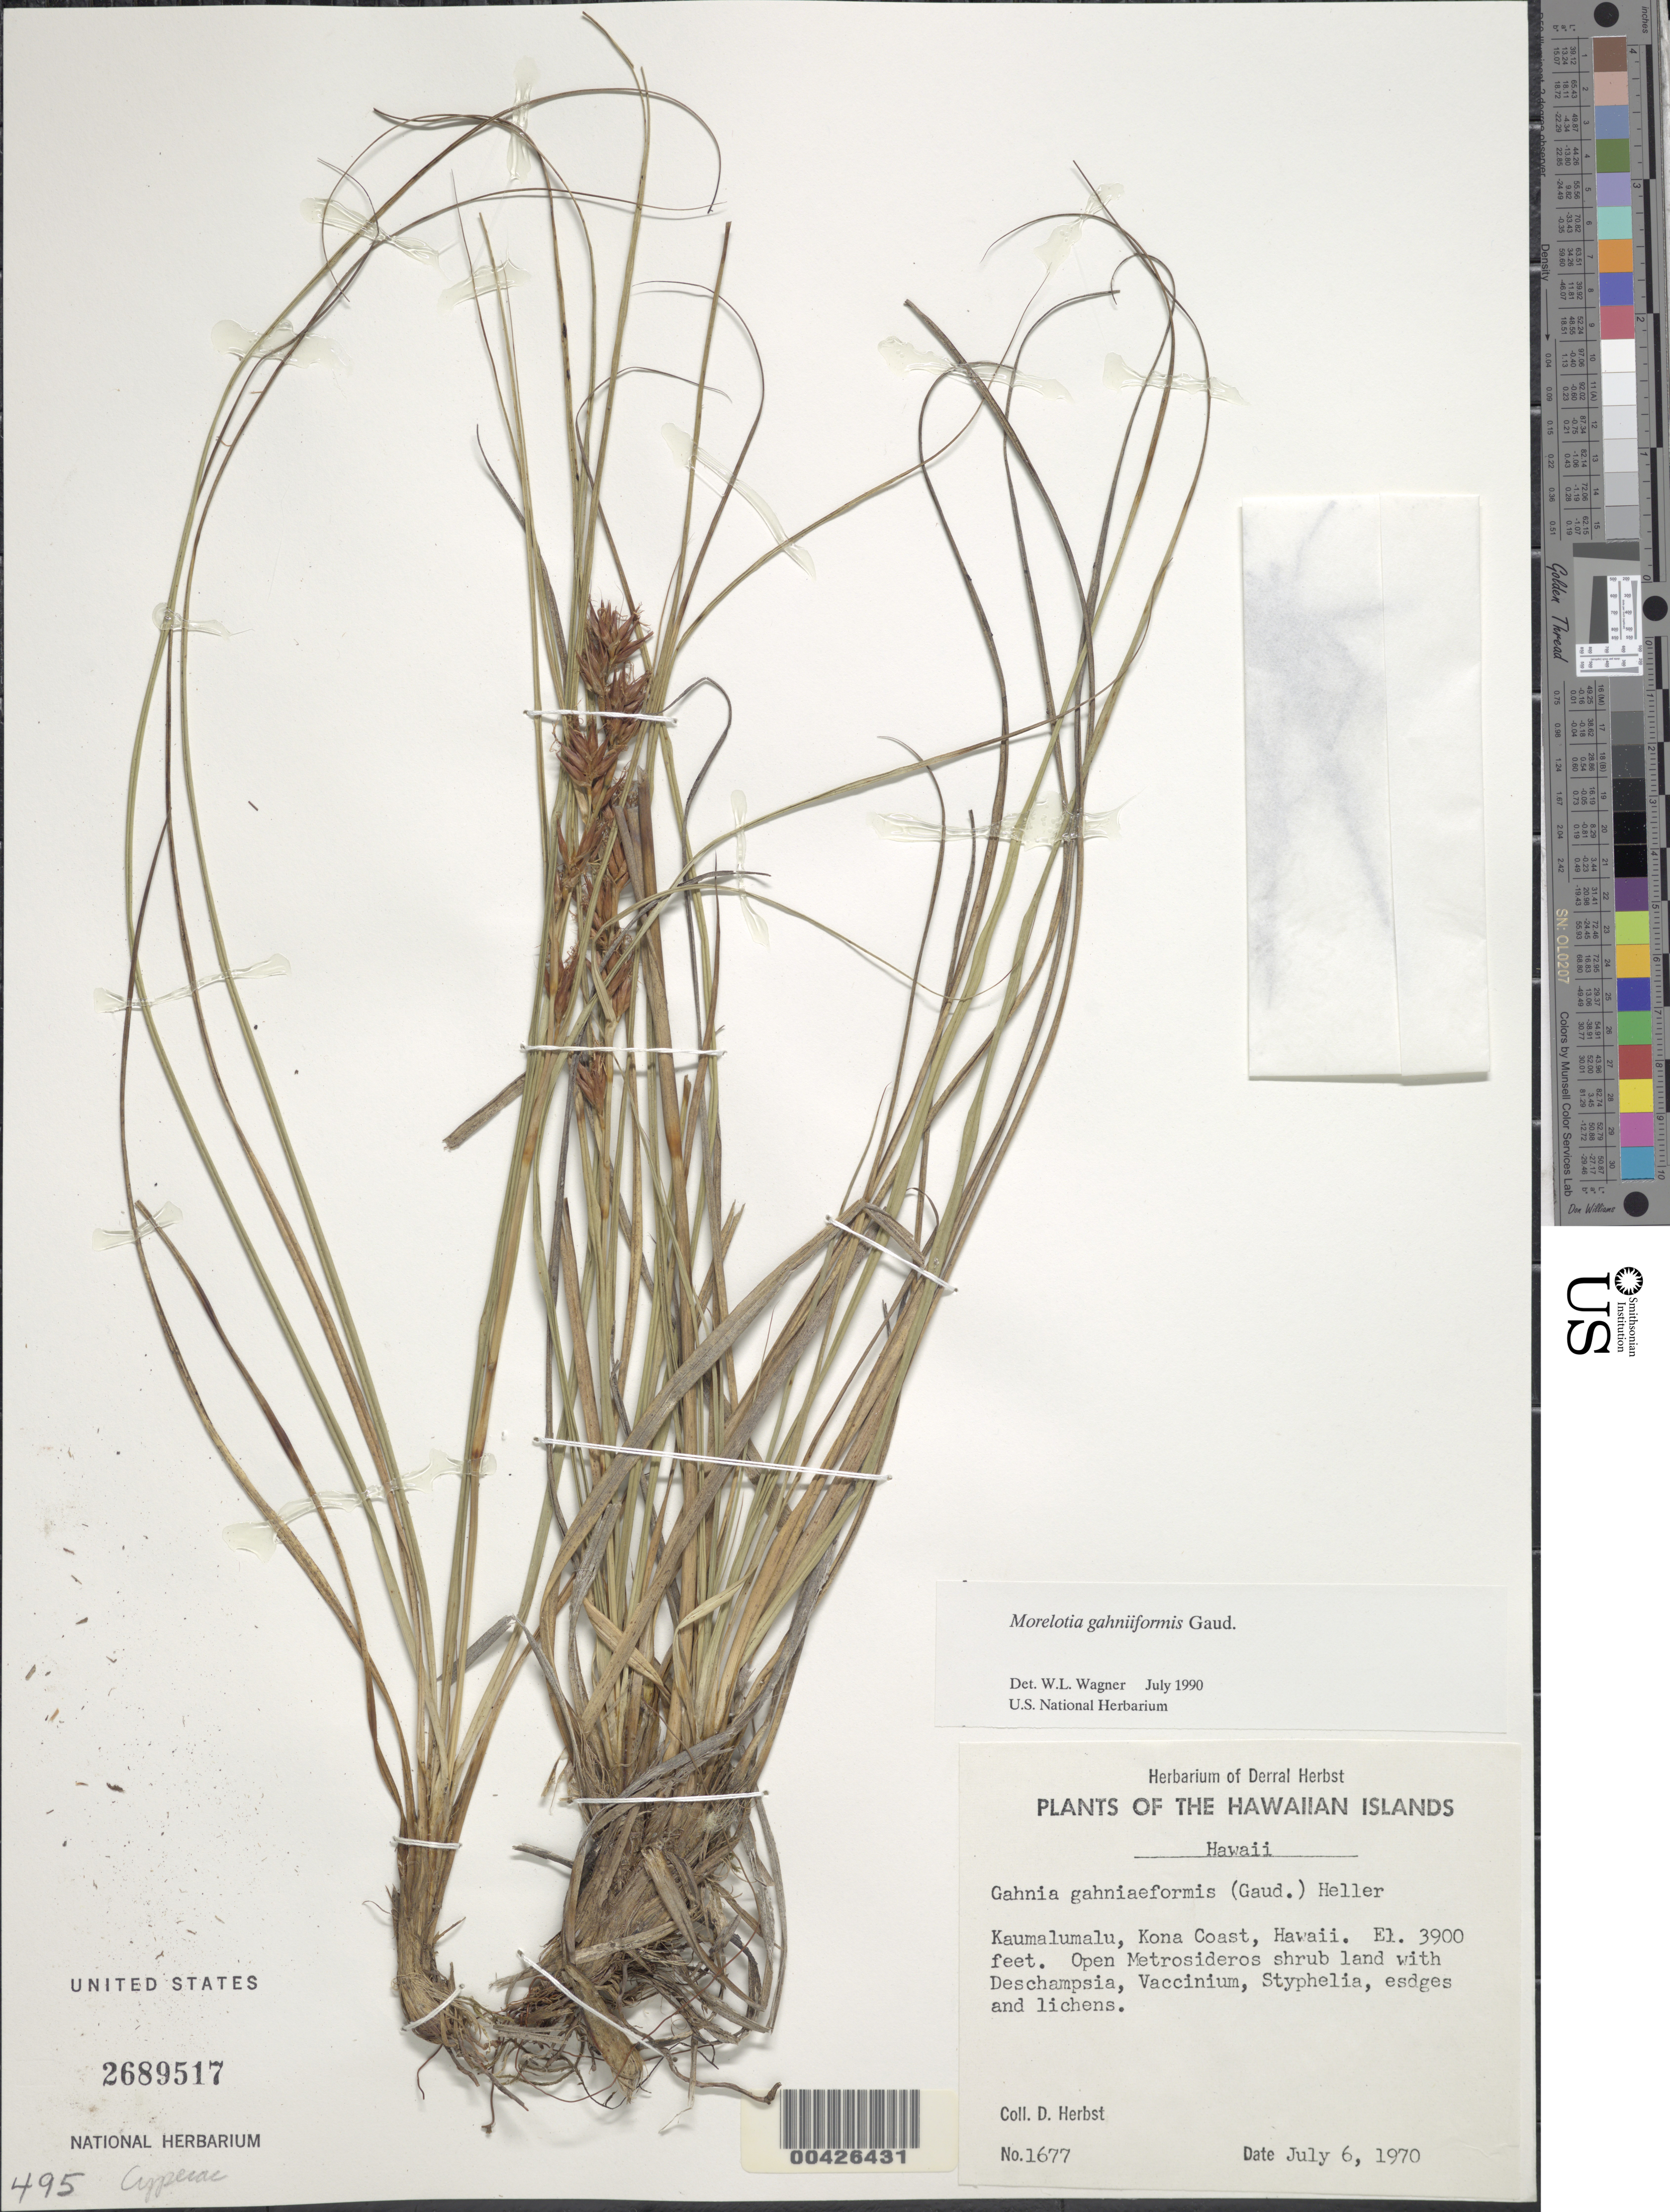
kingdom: Plantae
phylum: Tracheophyta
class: Liliopsida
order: Poales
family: Cyperaceae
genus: Morelotia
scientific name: Morelotia gahniiformis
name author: Gaudich.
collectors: D. R. Herbst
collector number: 1677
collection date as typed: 6 Jul 1970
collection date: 1970-07-06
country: United States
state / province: Hawaii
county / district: Hawaii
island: Hawaii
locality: Kaumalumalu, Kona Coast, Hawaii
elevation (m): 1189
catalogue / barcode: US 2689517